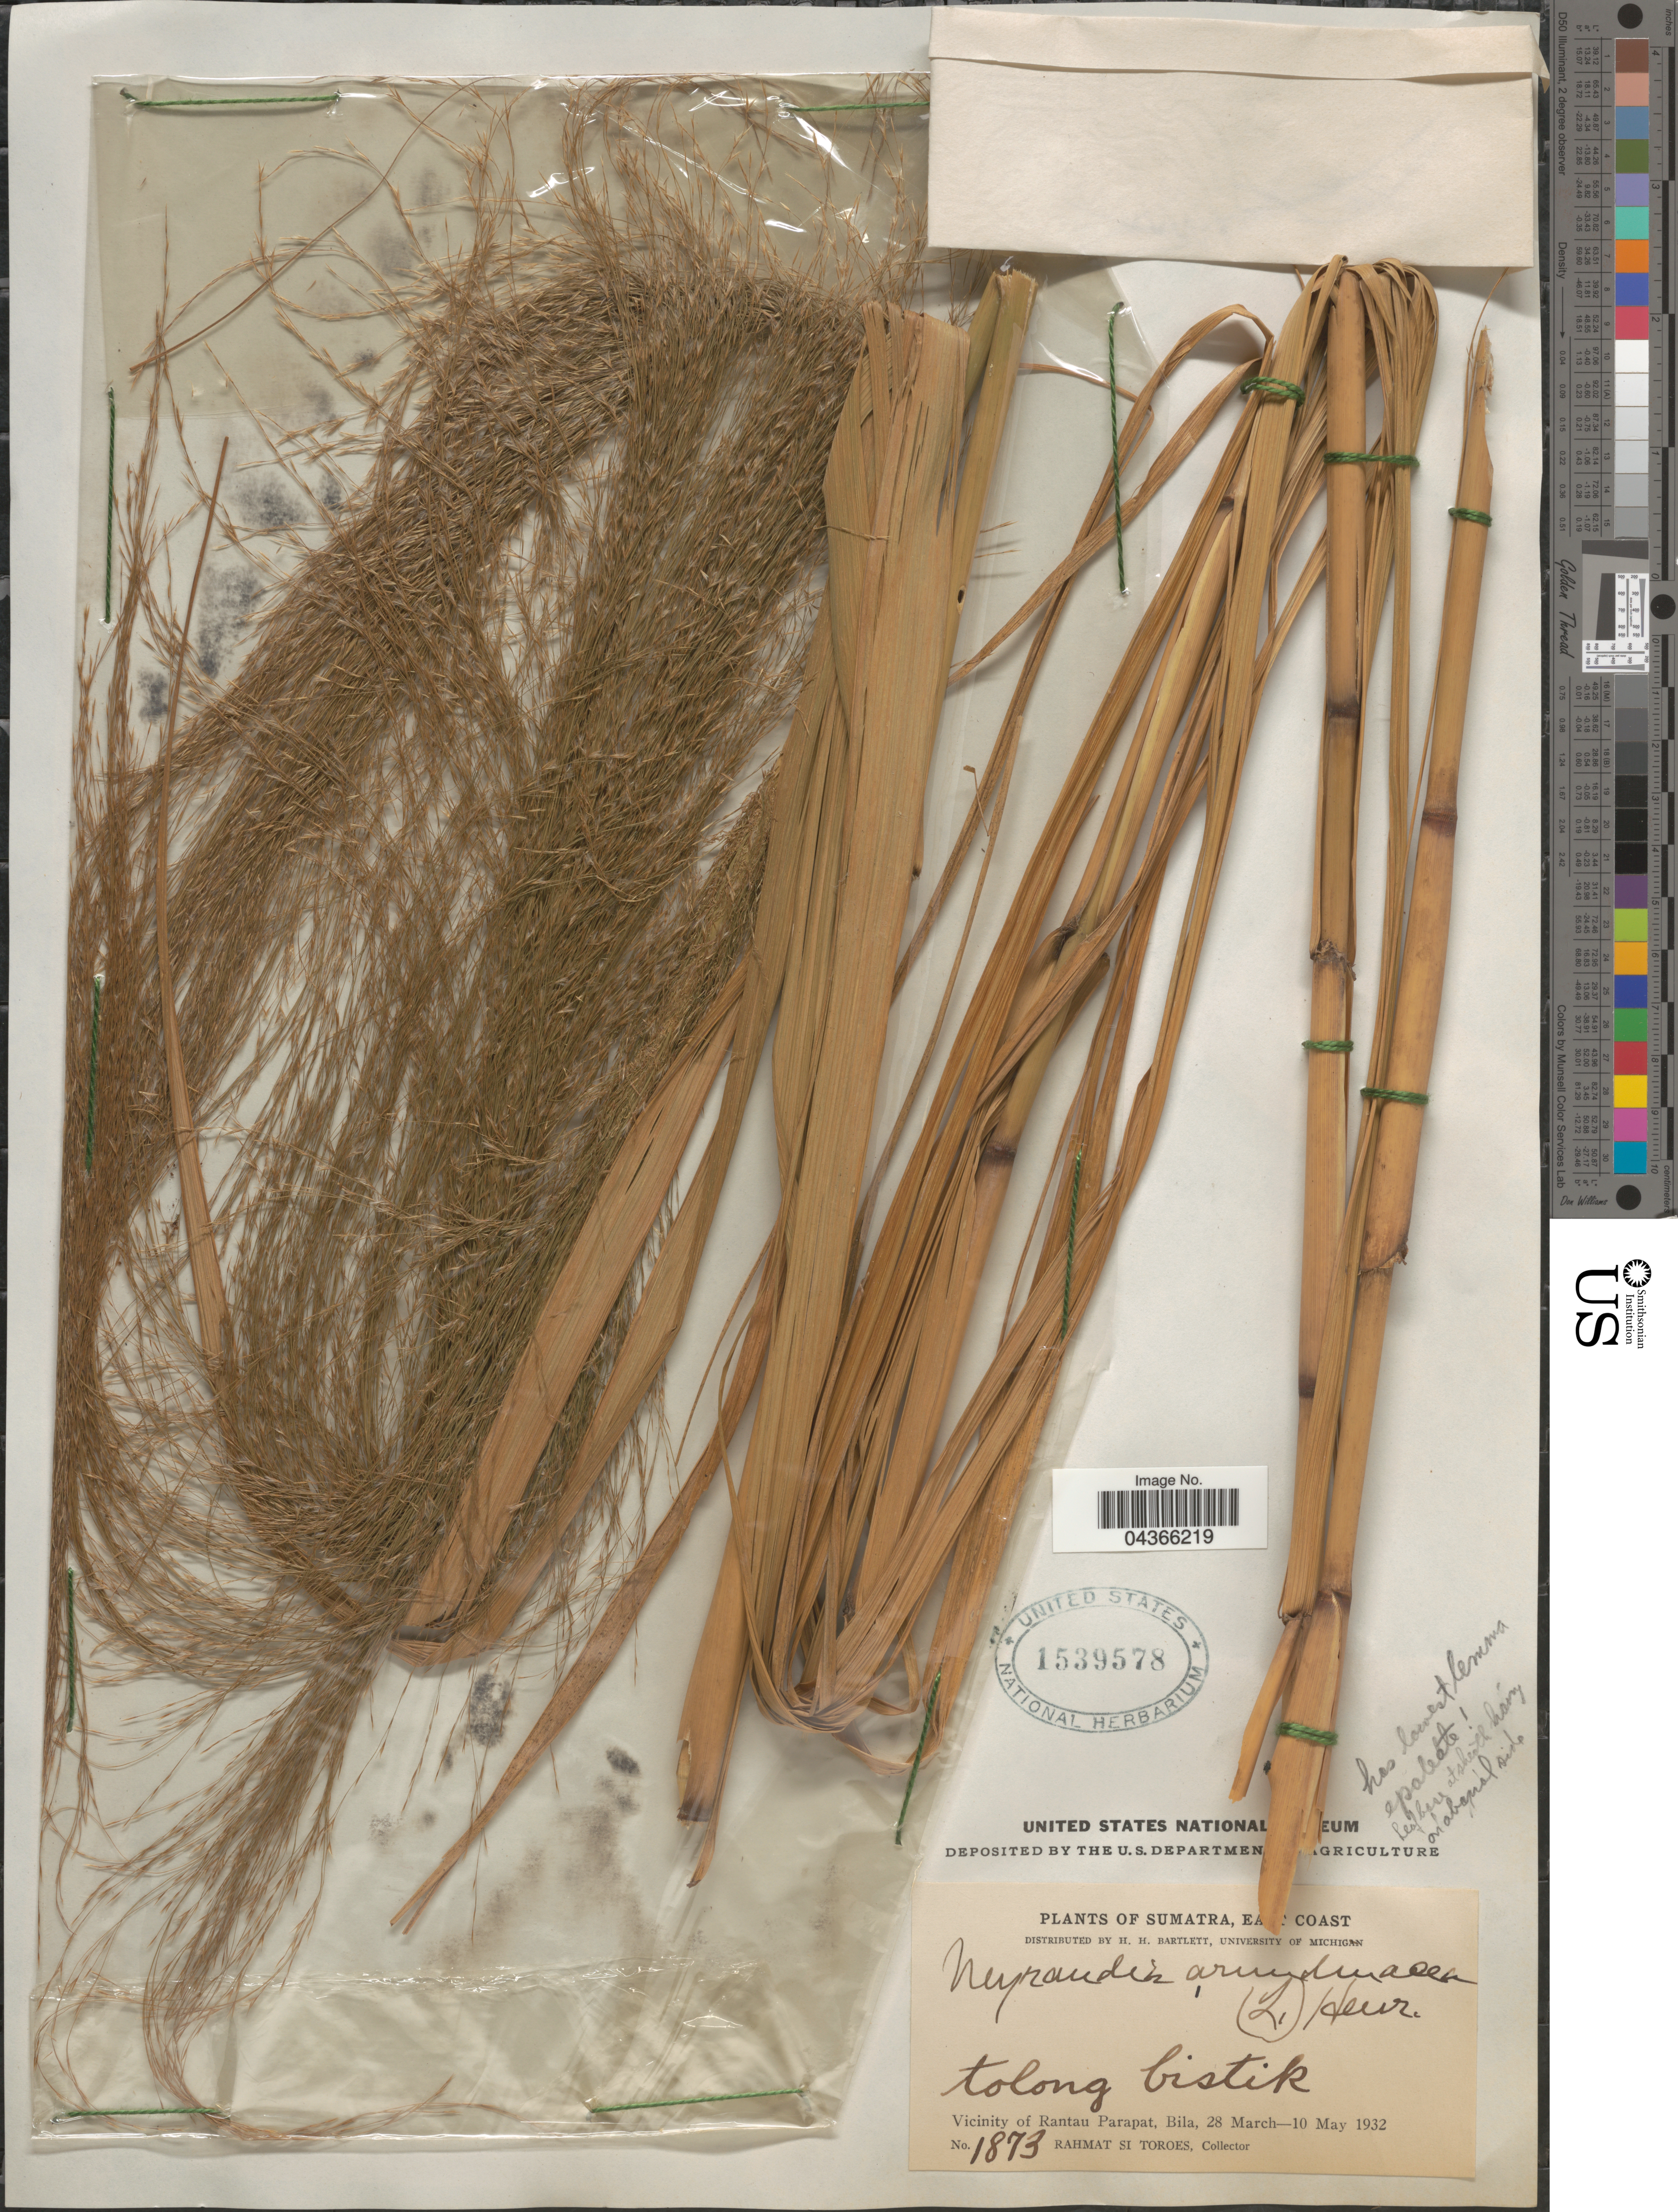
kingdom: Plantae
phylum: Tracheophyta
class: Liliopsida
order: Poales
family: Poaceae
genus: Neyraudia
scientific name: Neyraudia arundinacea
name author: (L.) Henr.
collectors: Rahmat Si Boeea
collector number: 1873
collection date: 1932-03-28/1932-05-10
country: Indonesia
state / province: Sumatra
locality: E [illegible text] Coast. Vicinity of Rantau Parapat, Bila.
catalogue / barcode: US 1539578